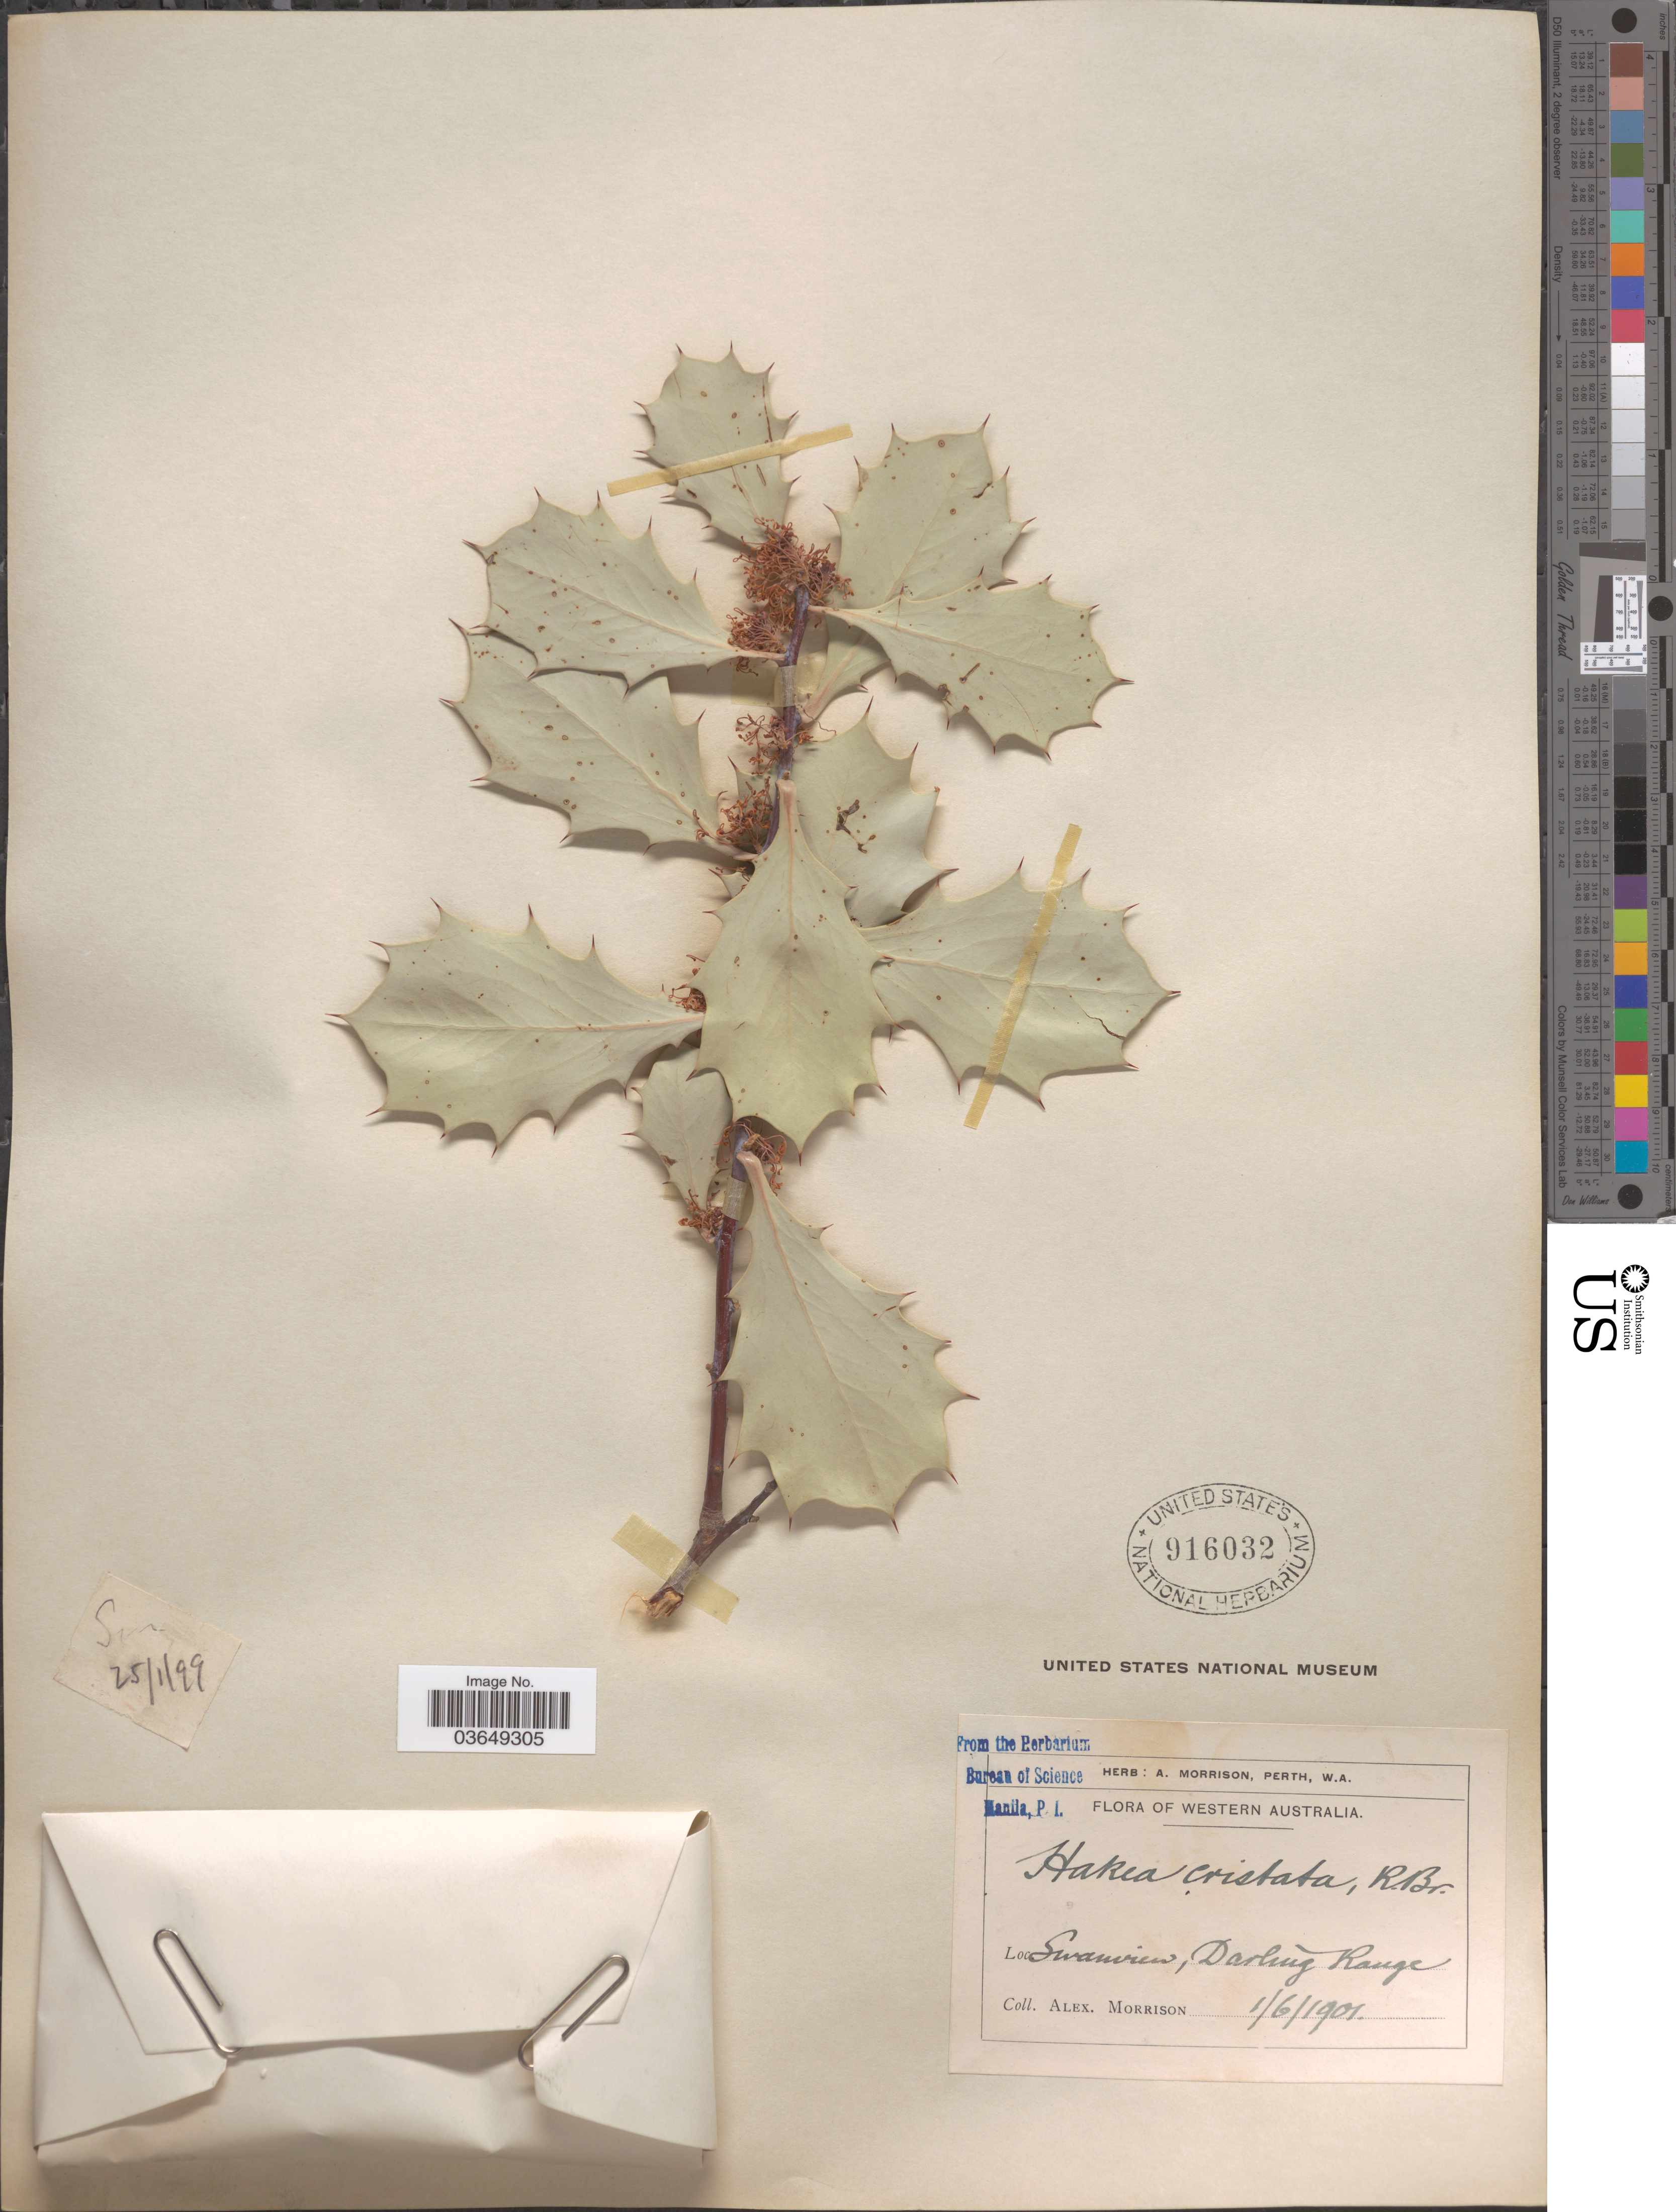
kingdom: Plantae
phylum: Tracheophyta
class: Magnoliopsida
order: Proteales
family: Proteaceae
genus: Hakea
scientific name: Hakea cristata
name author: R. Br.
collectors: A. Morrison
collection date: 1901-06-01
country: Australia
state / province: Western Australia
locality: Swanview, Darling Range.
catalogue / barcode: US 916032